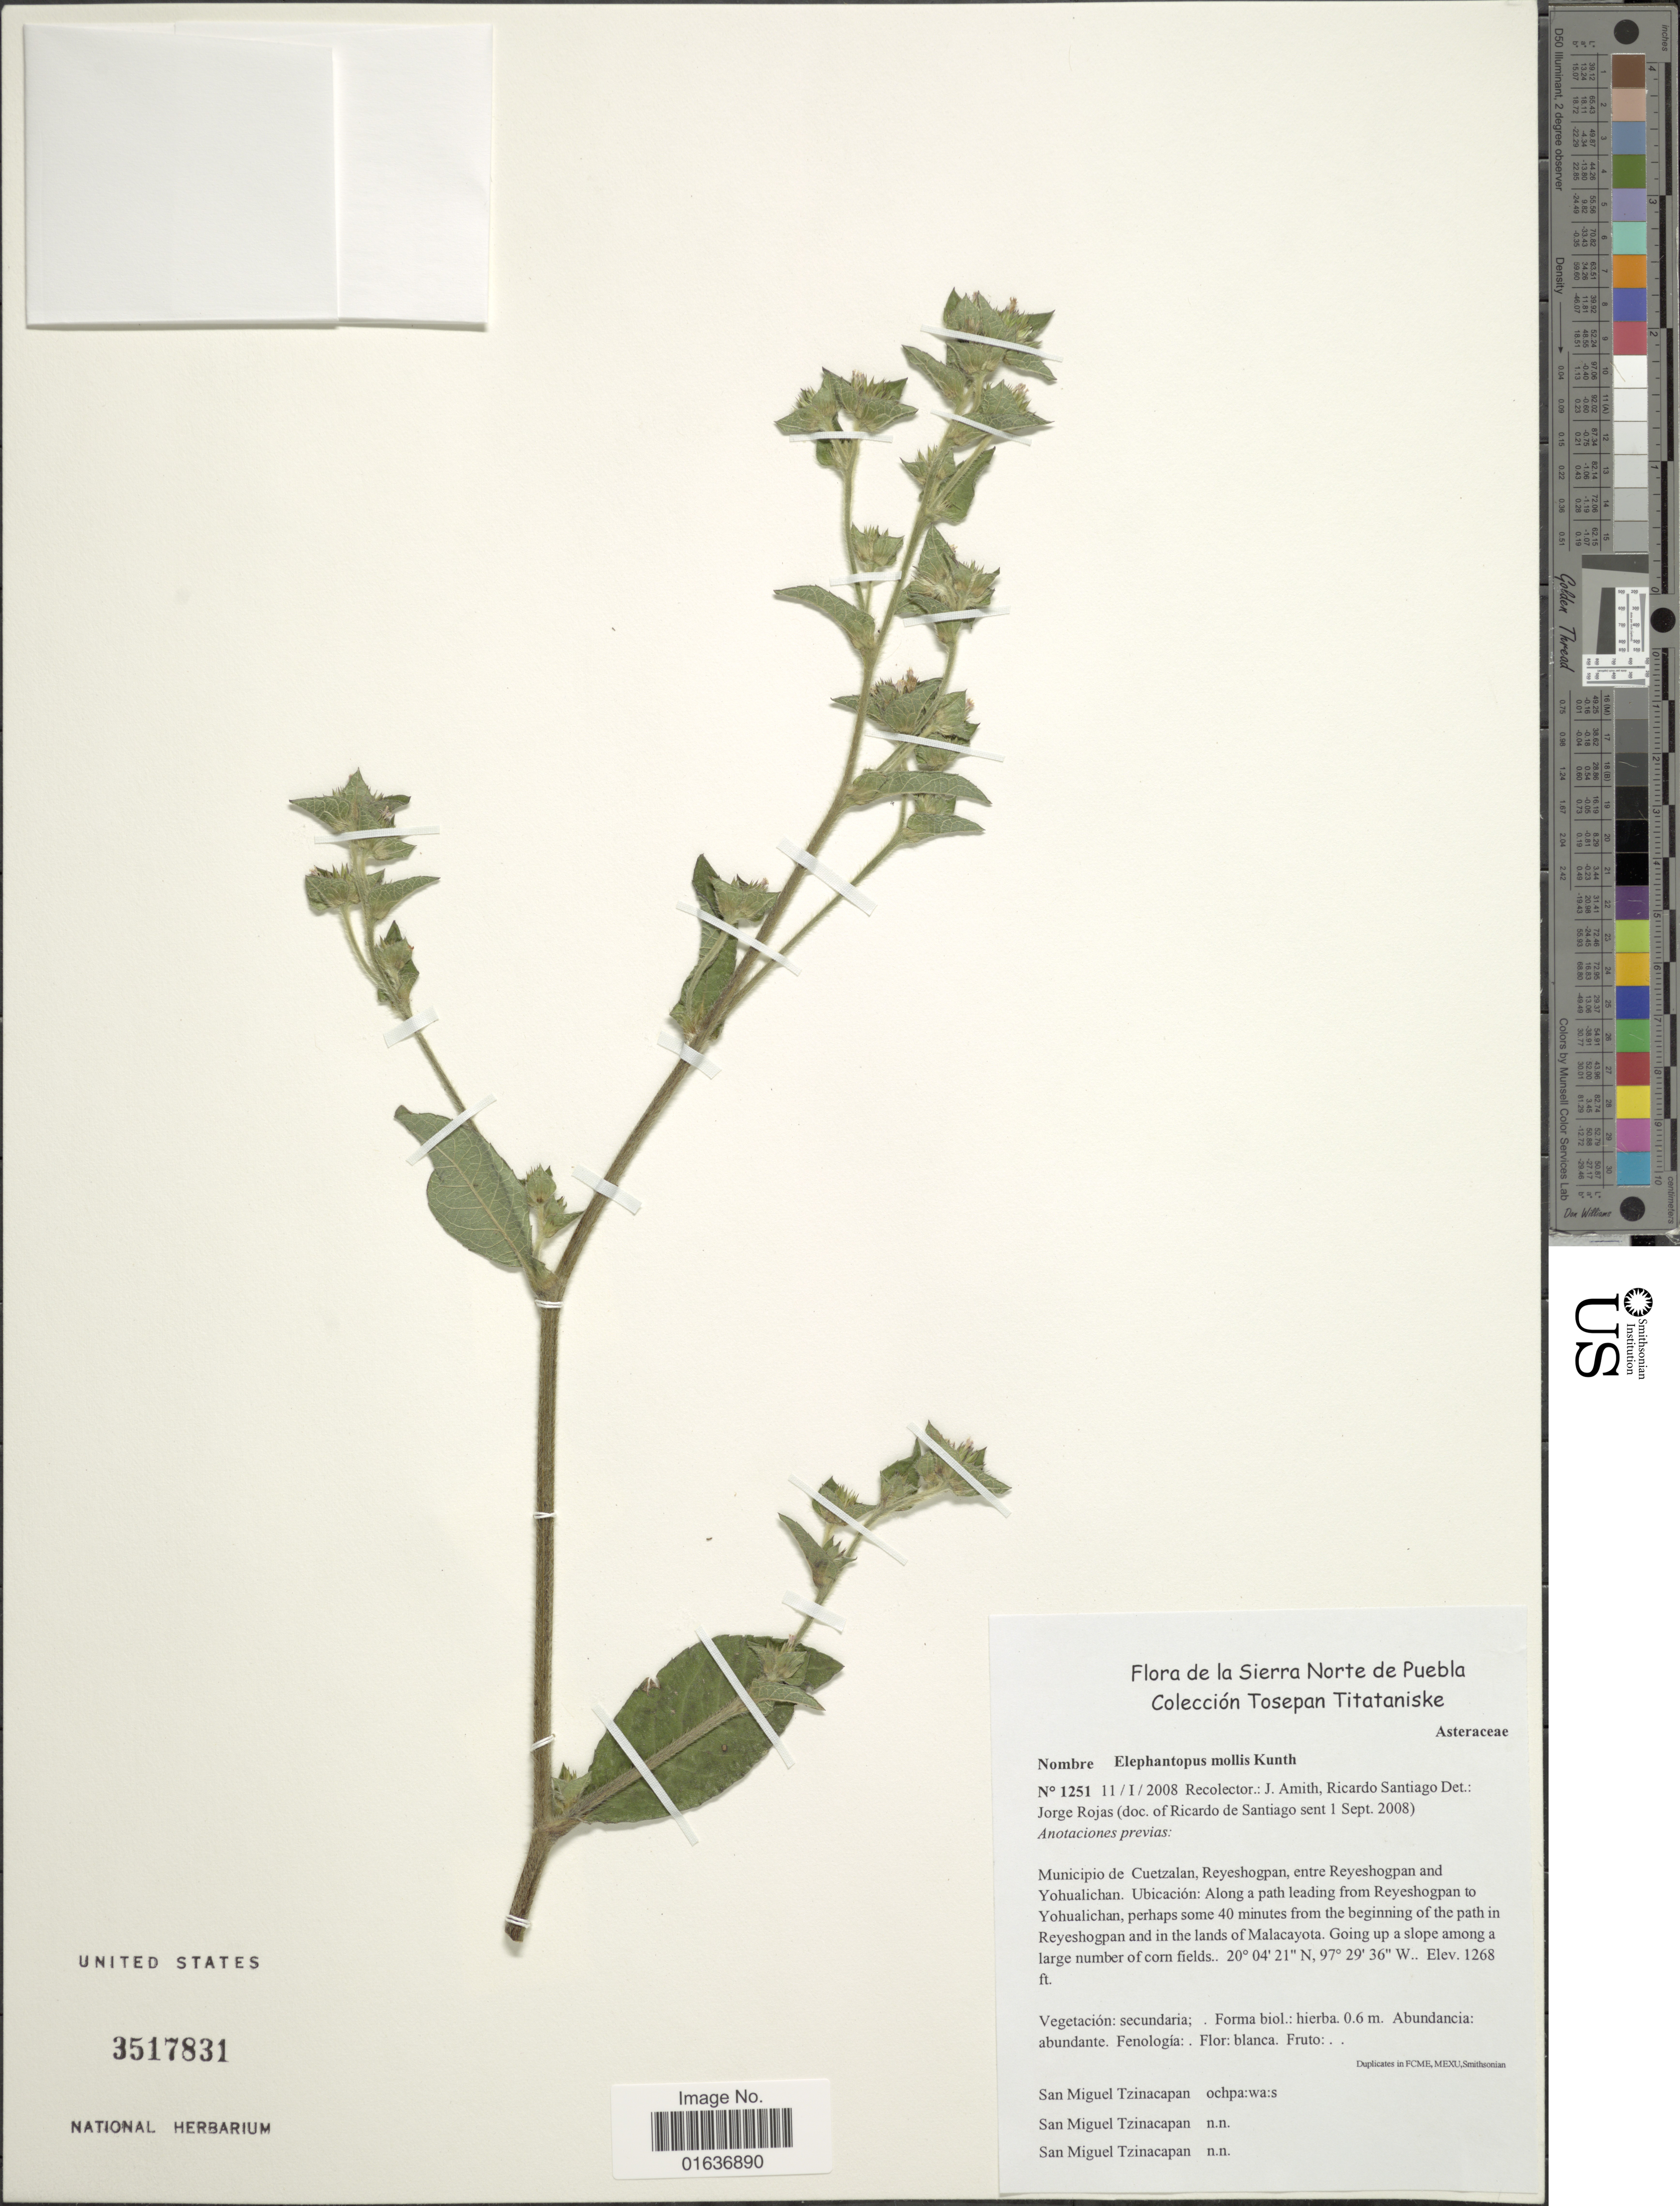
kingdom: Plantae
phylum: Tracheophyta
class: Magnoliopsida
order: Asterales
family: Asteraceae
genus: Elephantopus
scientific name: Elephantopus mollis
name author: Kunth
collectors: J. D. Amith & R. Santiago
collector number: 1251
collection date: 2008-01-11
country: Mexico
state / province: Puebla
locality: Sierra Norte de Puebla, Municipio de Cuetzalan, Reyeshogpan, entre Reyeshogpan and Yohualichan, Ubicación: along a path leading from Reyeshogpan to Yohualichan, perhaps some 40 minutes from the beginning of the path in Reyeshogpan and in the lands of Malacayota, going up a slope along a large number of corn fields.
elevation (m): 386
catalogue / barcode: US 3517831